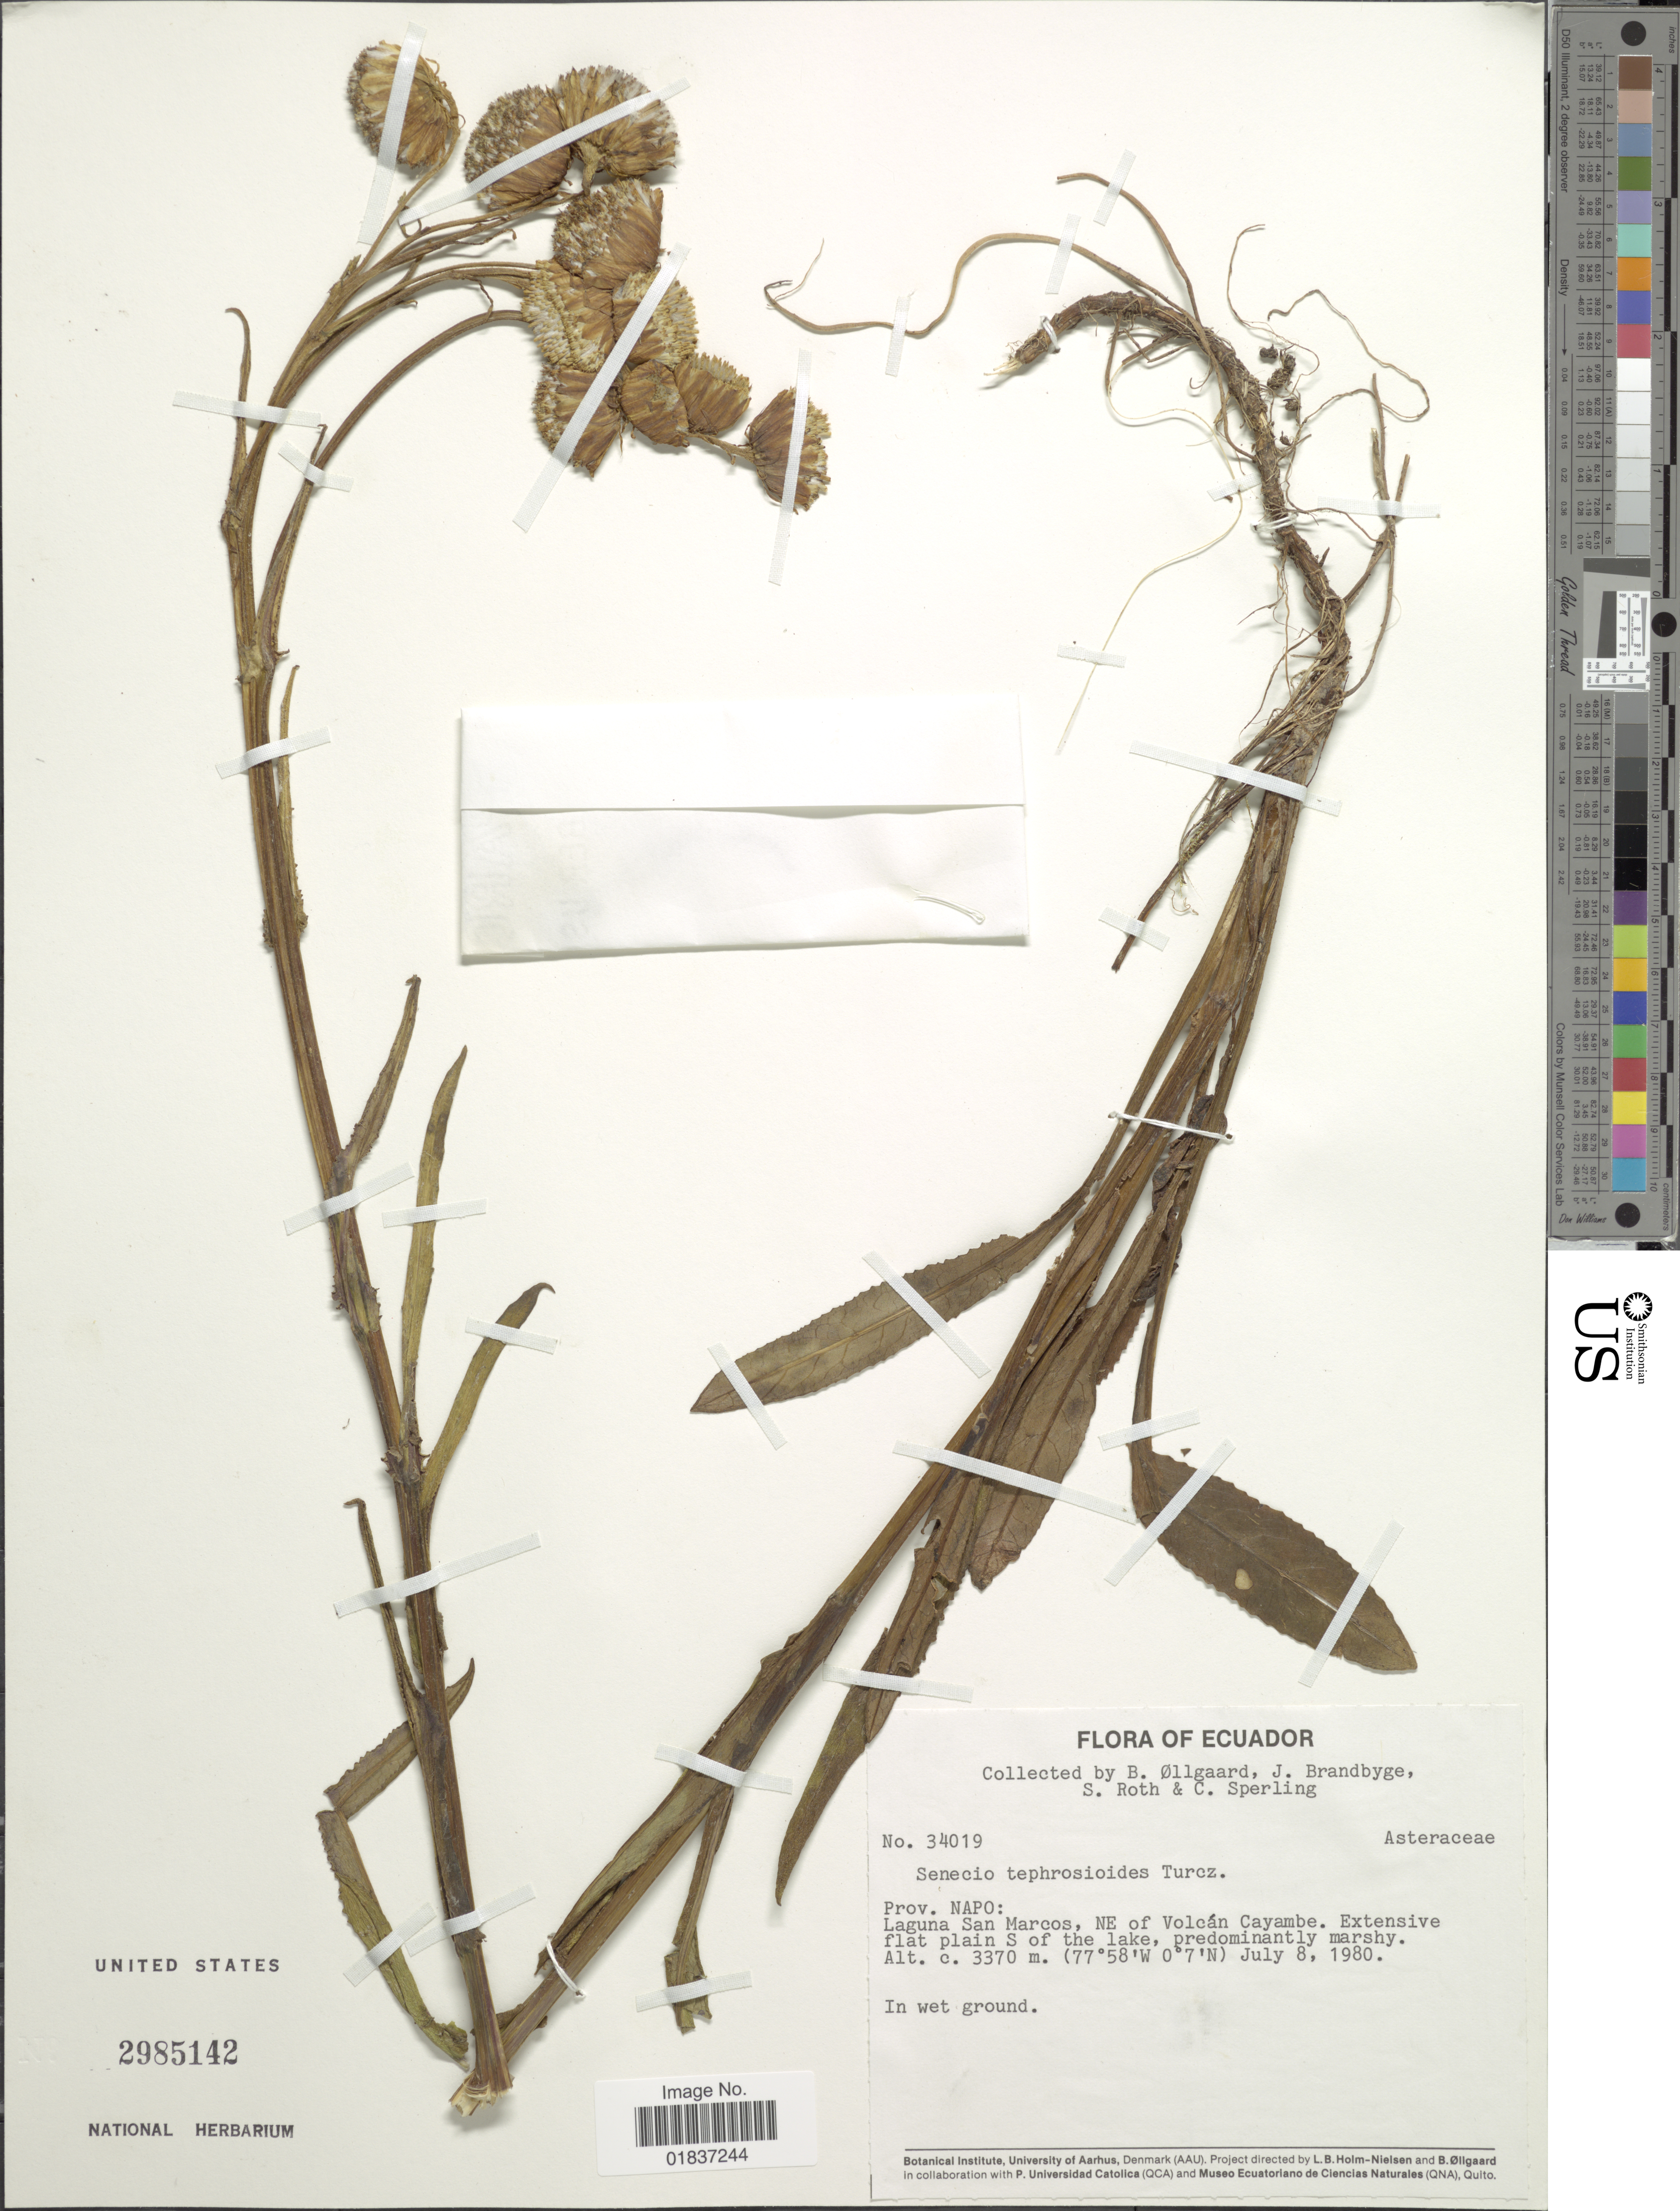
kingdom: Plantae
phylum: Tracheophyta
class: Magnoliopsida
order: Asterales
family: Asteraceae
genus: Senecio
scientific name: Senecio tephrosioides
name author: Turcz.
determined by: Salomon, Luciana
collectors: B. Øllgaard, J. Brandbyge, S. Roth & C. Sperling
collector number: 34019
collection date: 1980-07-08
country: Ecuador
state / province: Napo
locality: Prov. Napo: Laguna San Marcos, NE of Volcan Cayambe. Extensive flat plain S of the lake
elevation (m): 3370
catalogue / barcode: US 2985142